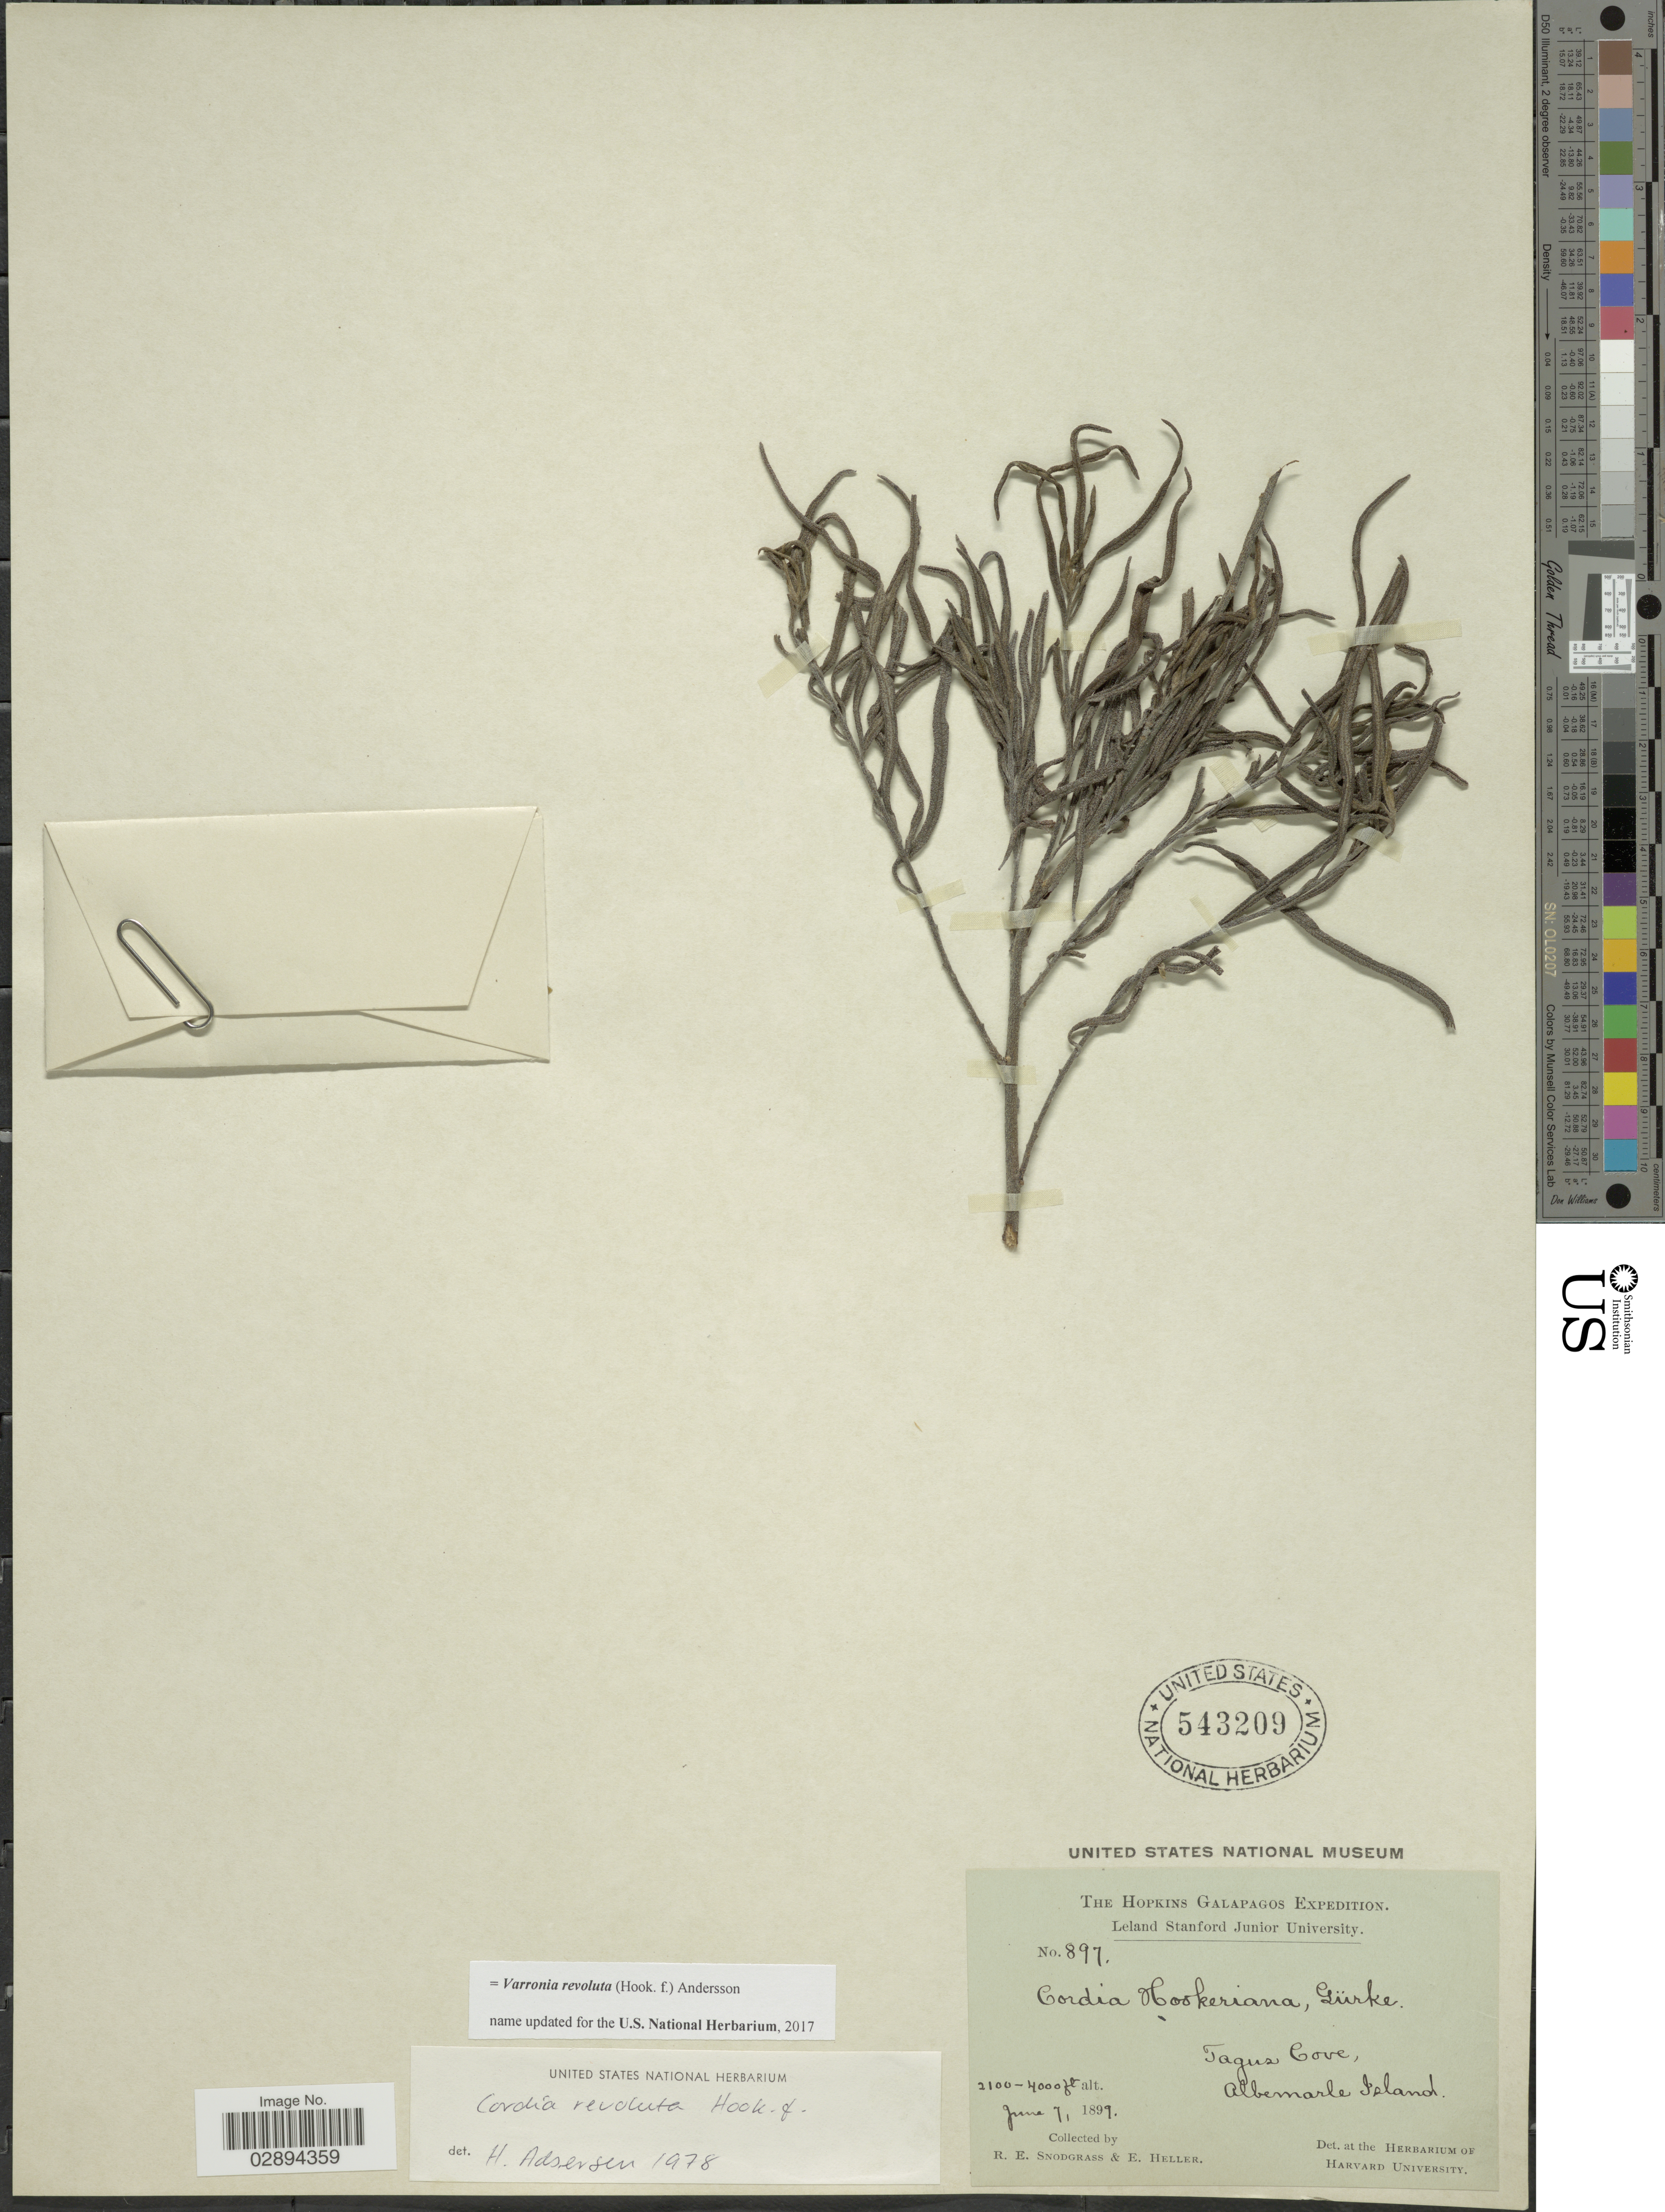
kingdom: Plantae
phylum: Tracheophyta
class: Magnoliopsida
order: Boraginales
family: Cordiaceae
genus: Varronia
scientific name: Varronia revoluta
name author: (Hook. f.) Andersson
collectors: R. E. Snodgrass & E. Heller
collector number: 897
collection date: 1899-06-07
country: Ecuador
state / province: Colón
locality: Galapagos, Tagus Cove, Albemarle Island.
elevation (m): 640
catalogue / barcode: US 543209